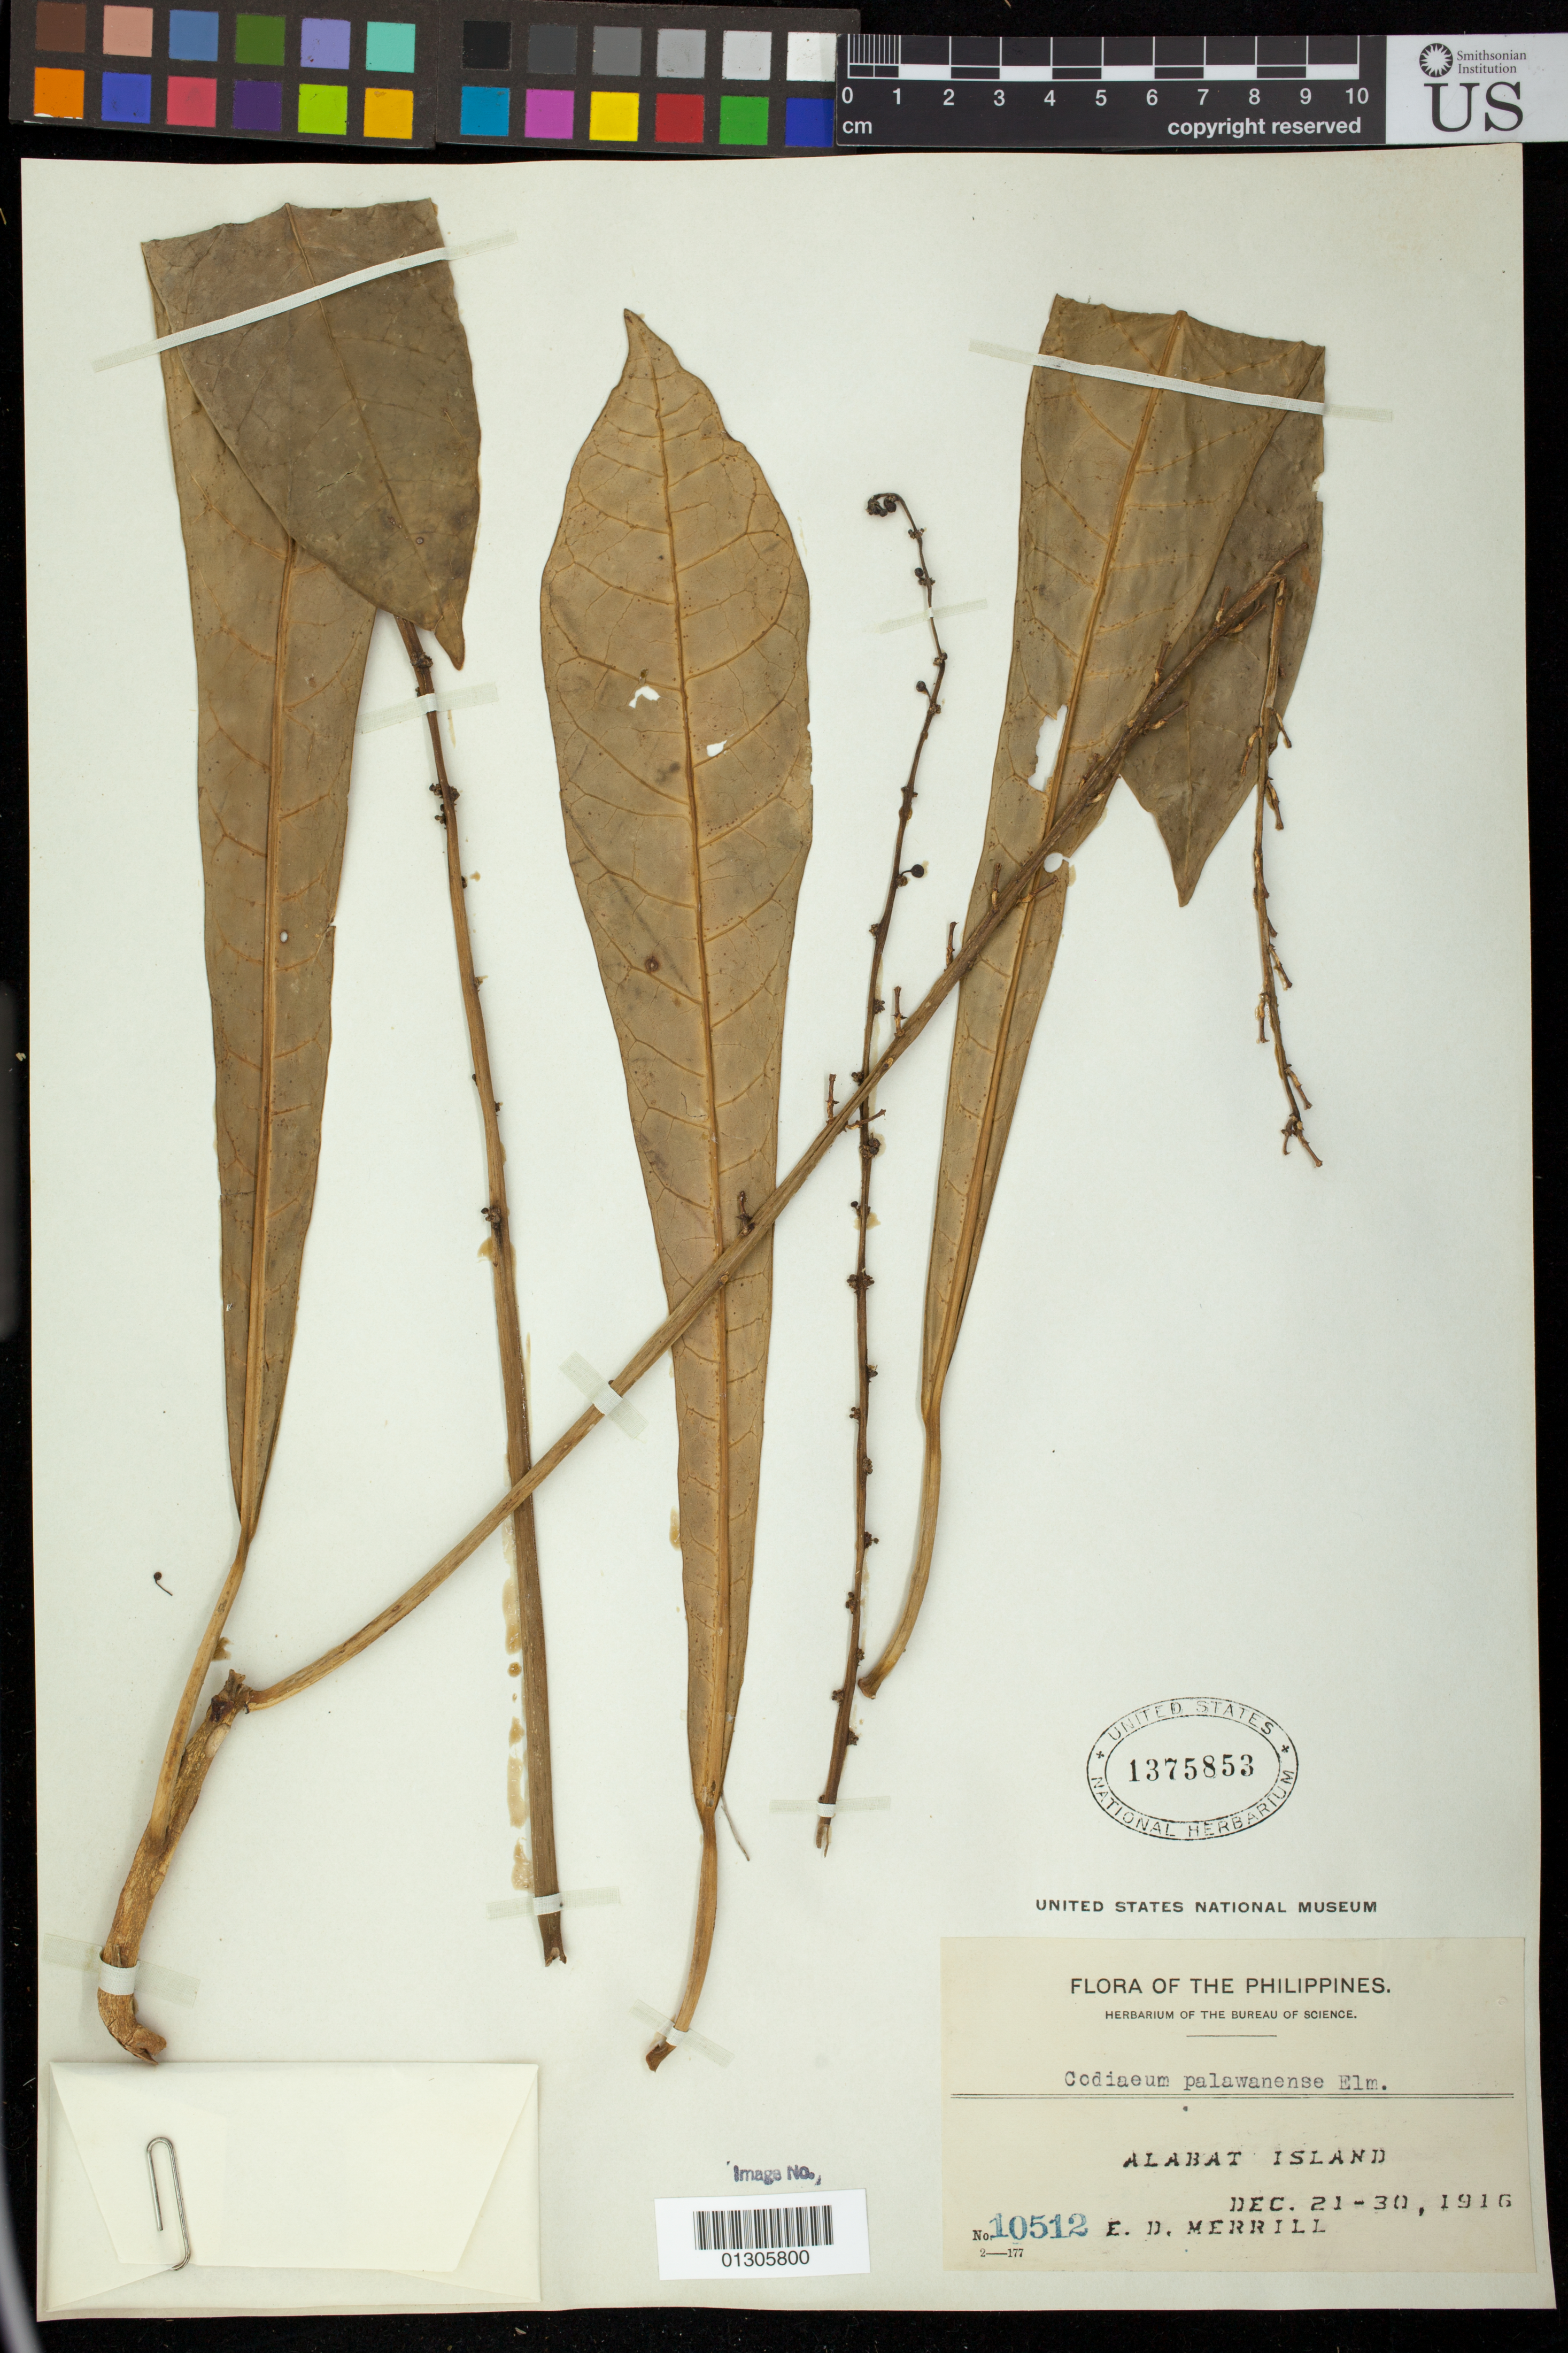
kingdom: Plantae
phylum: Tracheophyta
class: Magnoliopsida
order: Malpighiales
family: Euphorbiaceae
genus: Codiaeum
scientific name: Codiaeum palawanense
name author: Elmer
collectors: E. D. Merrill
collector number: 10512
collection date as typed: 21 Dec 1916 to 30 Dec 1916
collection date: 1916-12-21/1916-12-30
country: Philippines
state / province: Calabarzon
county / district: Quezon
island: Alabat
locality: Alabat island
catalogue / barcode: US 1375853